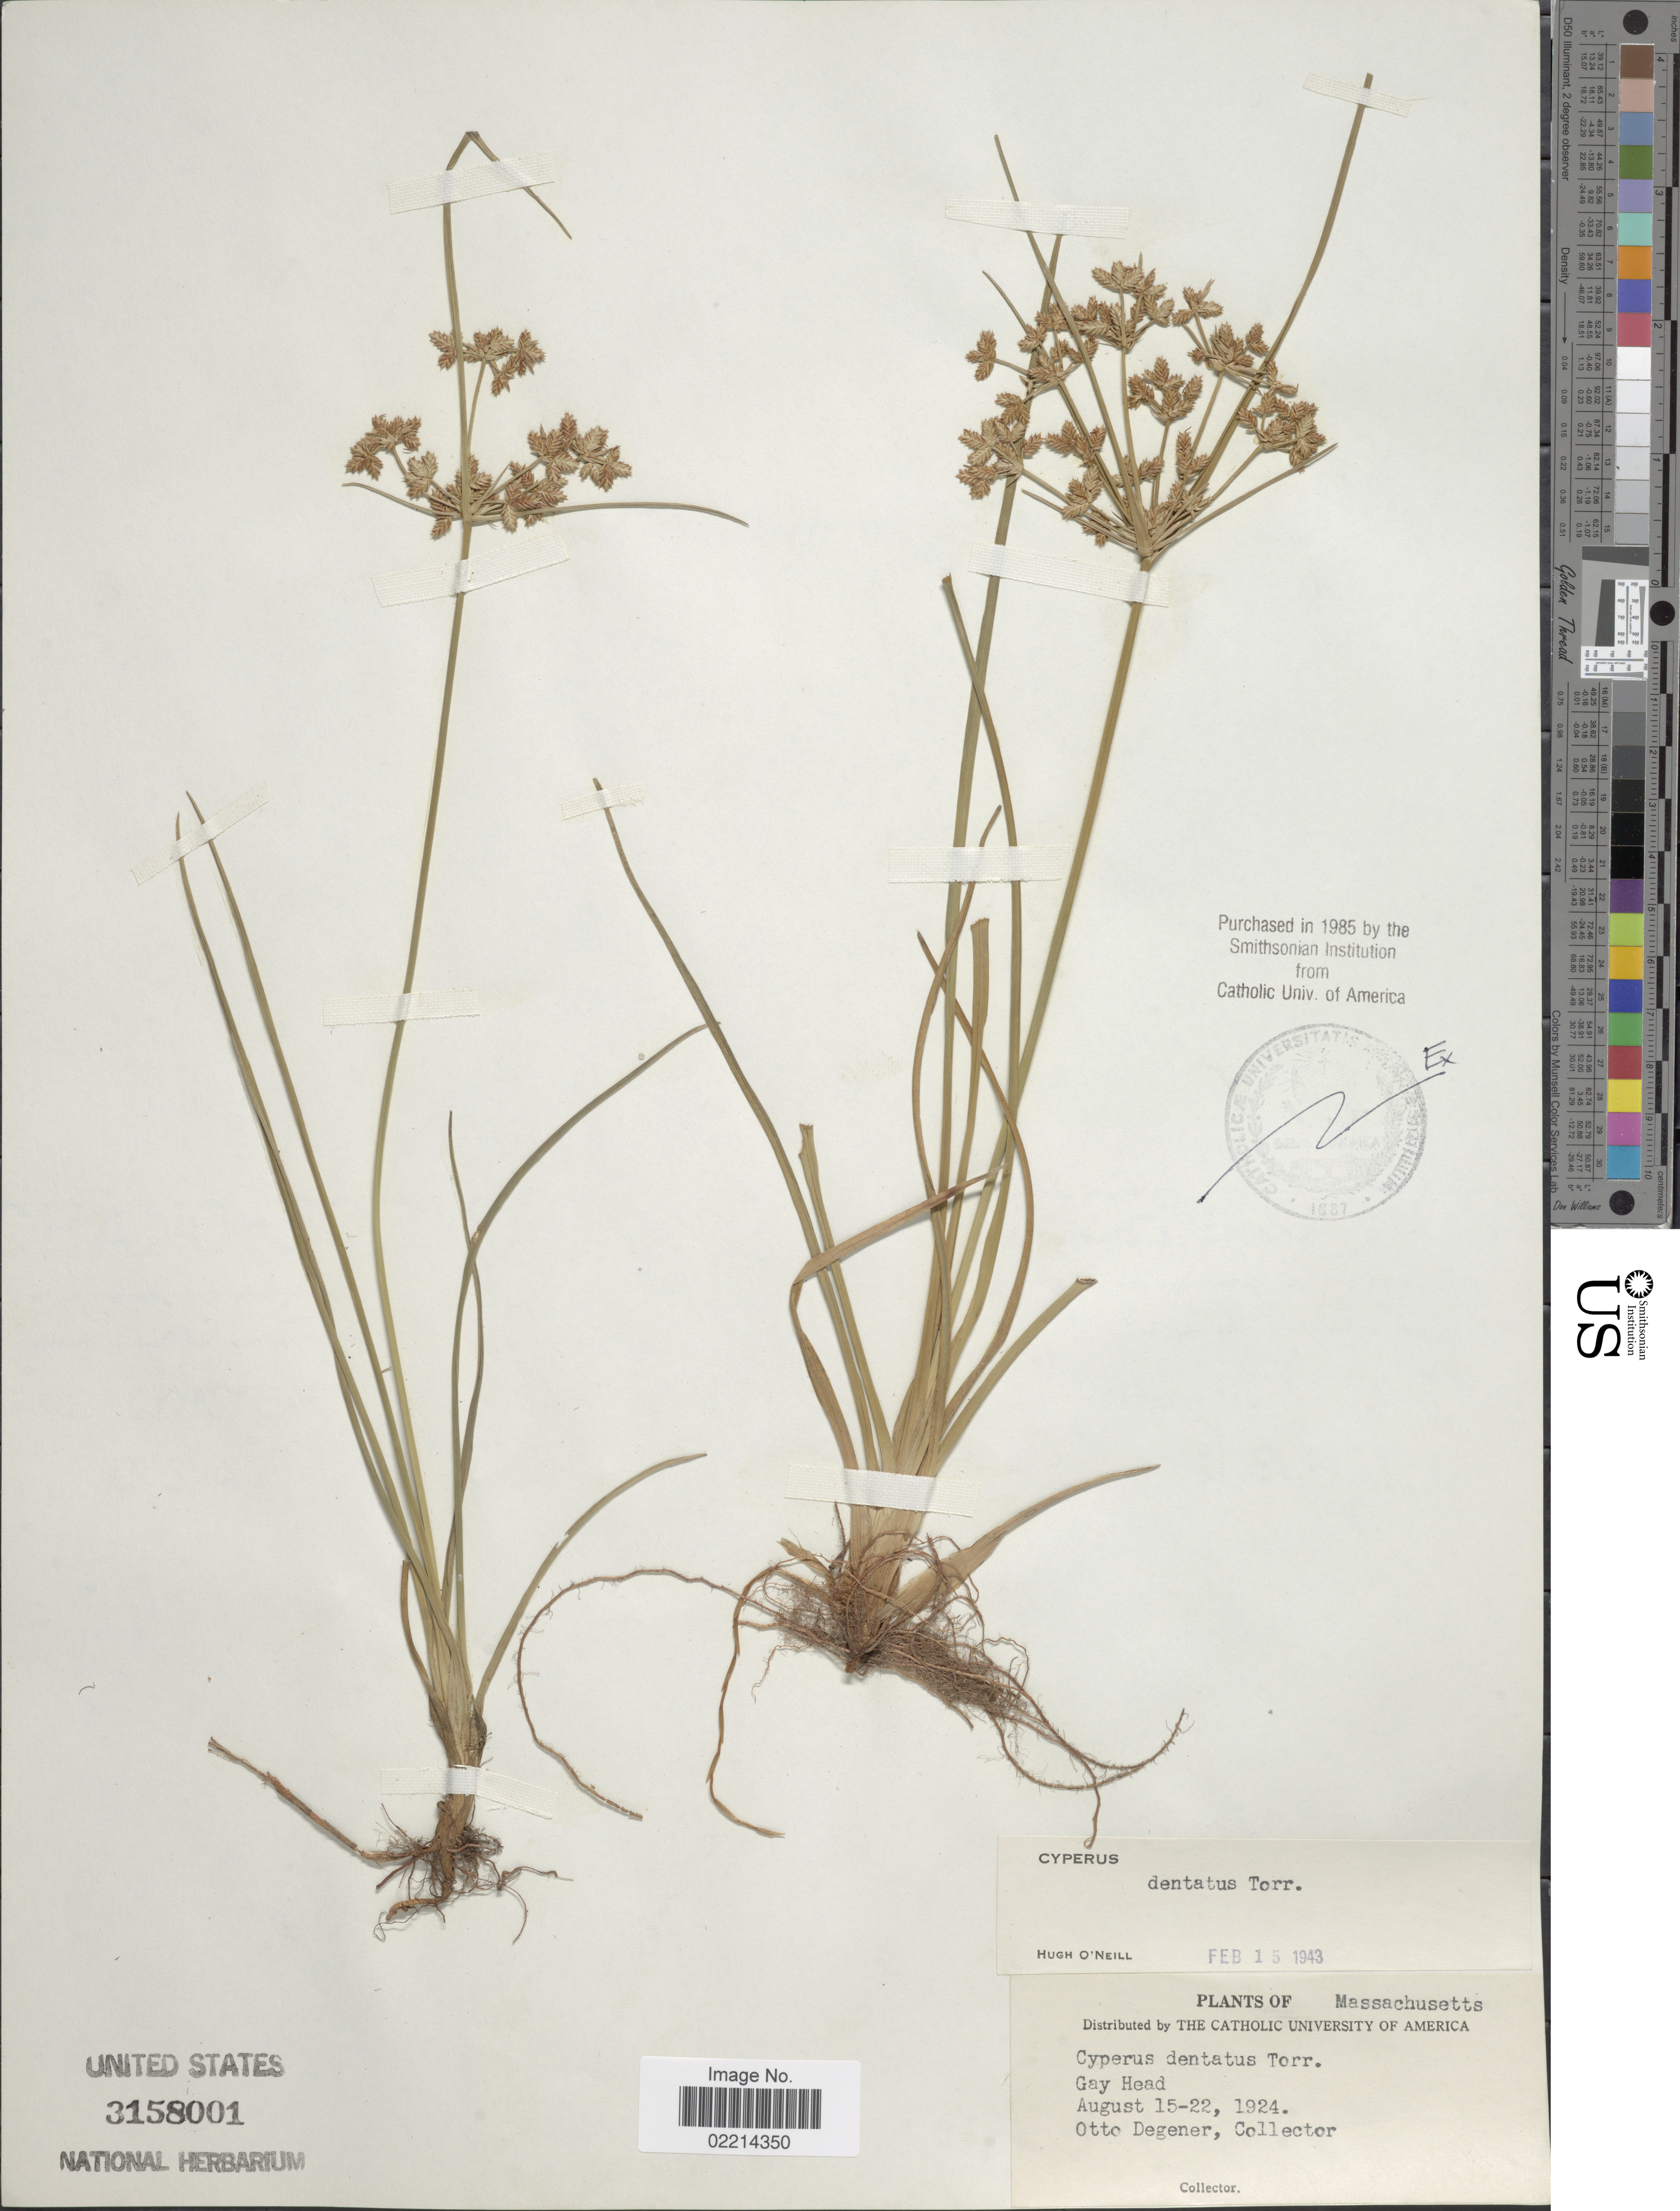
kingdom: Plantae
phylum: Tracheophyta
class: Liliopsida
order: Poales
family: Cyperaceae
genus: Cyperus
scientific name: Cyperus dentatus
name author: Torr.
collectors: O. Degener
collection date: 1924-08-15/1924-08-22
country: United States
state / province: Massachusetts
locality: Gay Head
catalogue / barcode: US 3158001